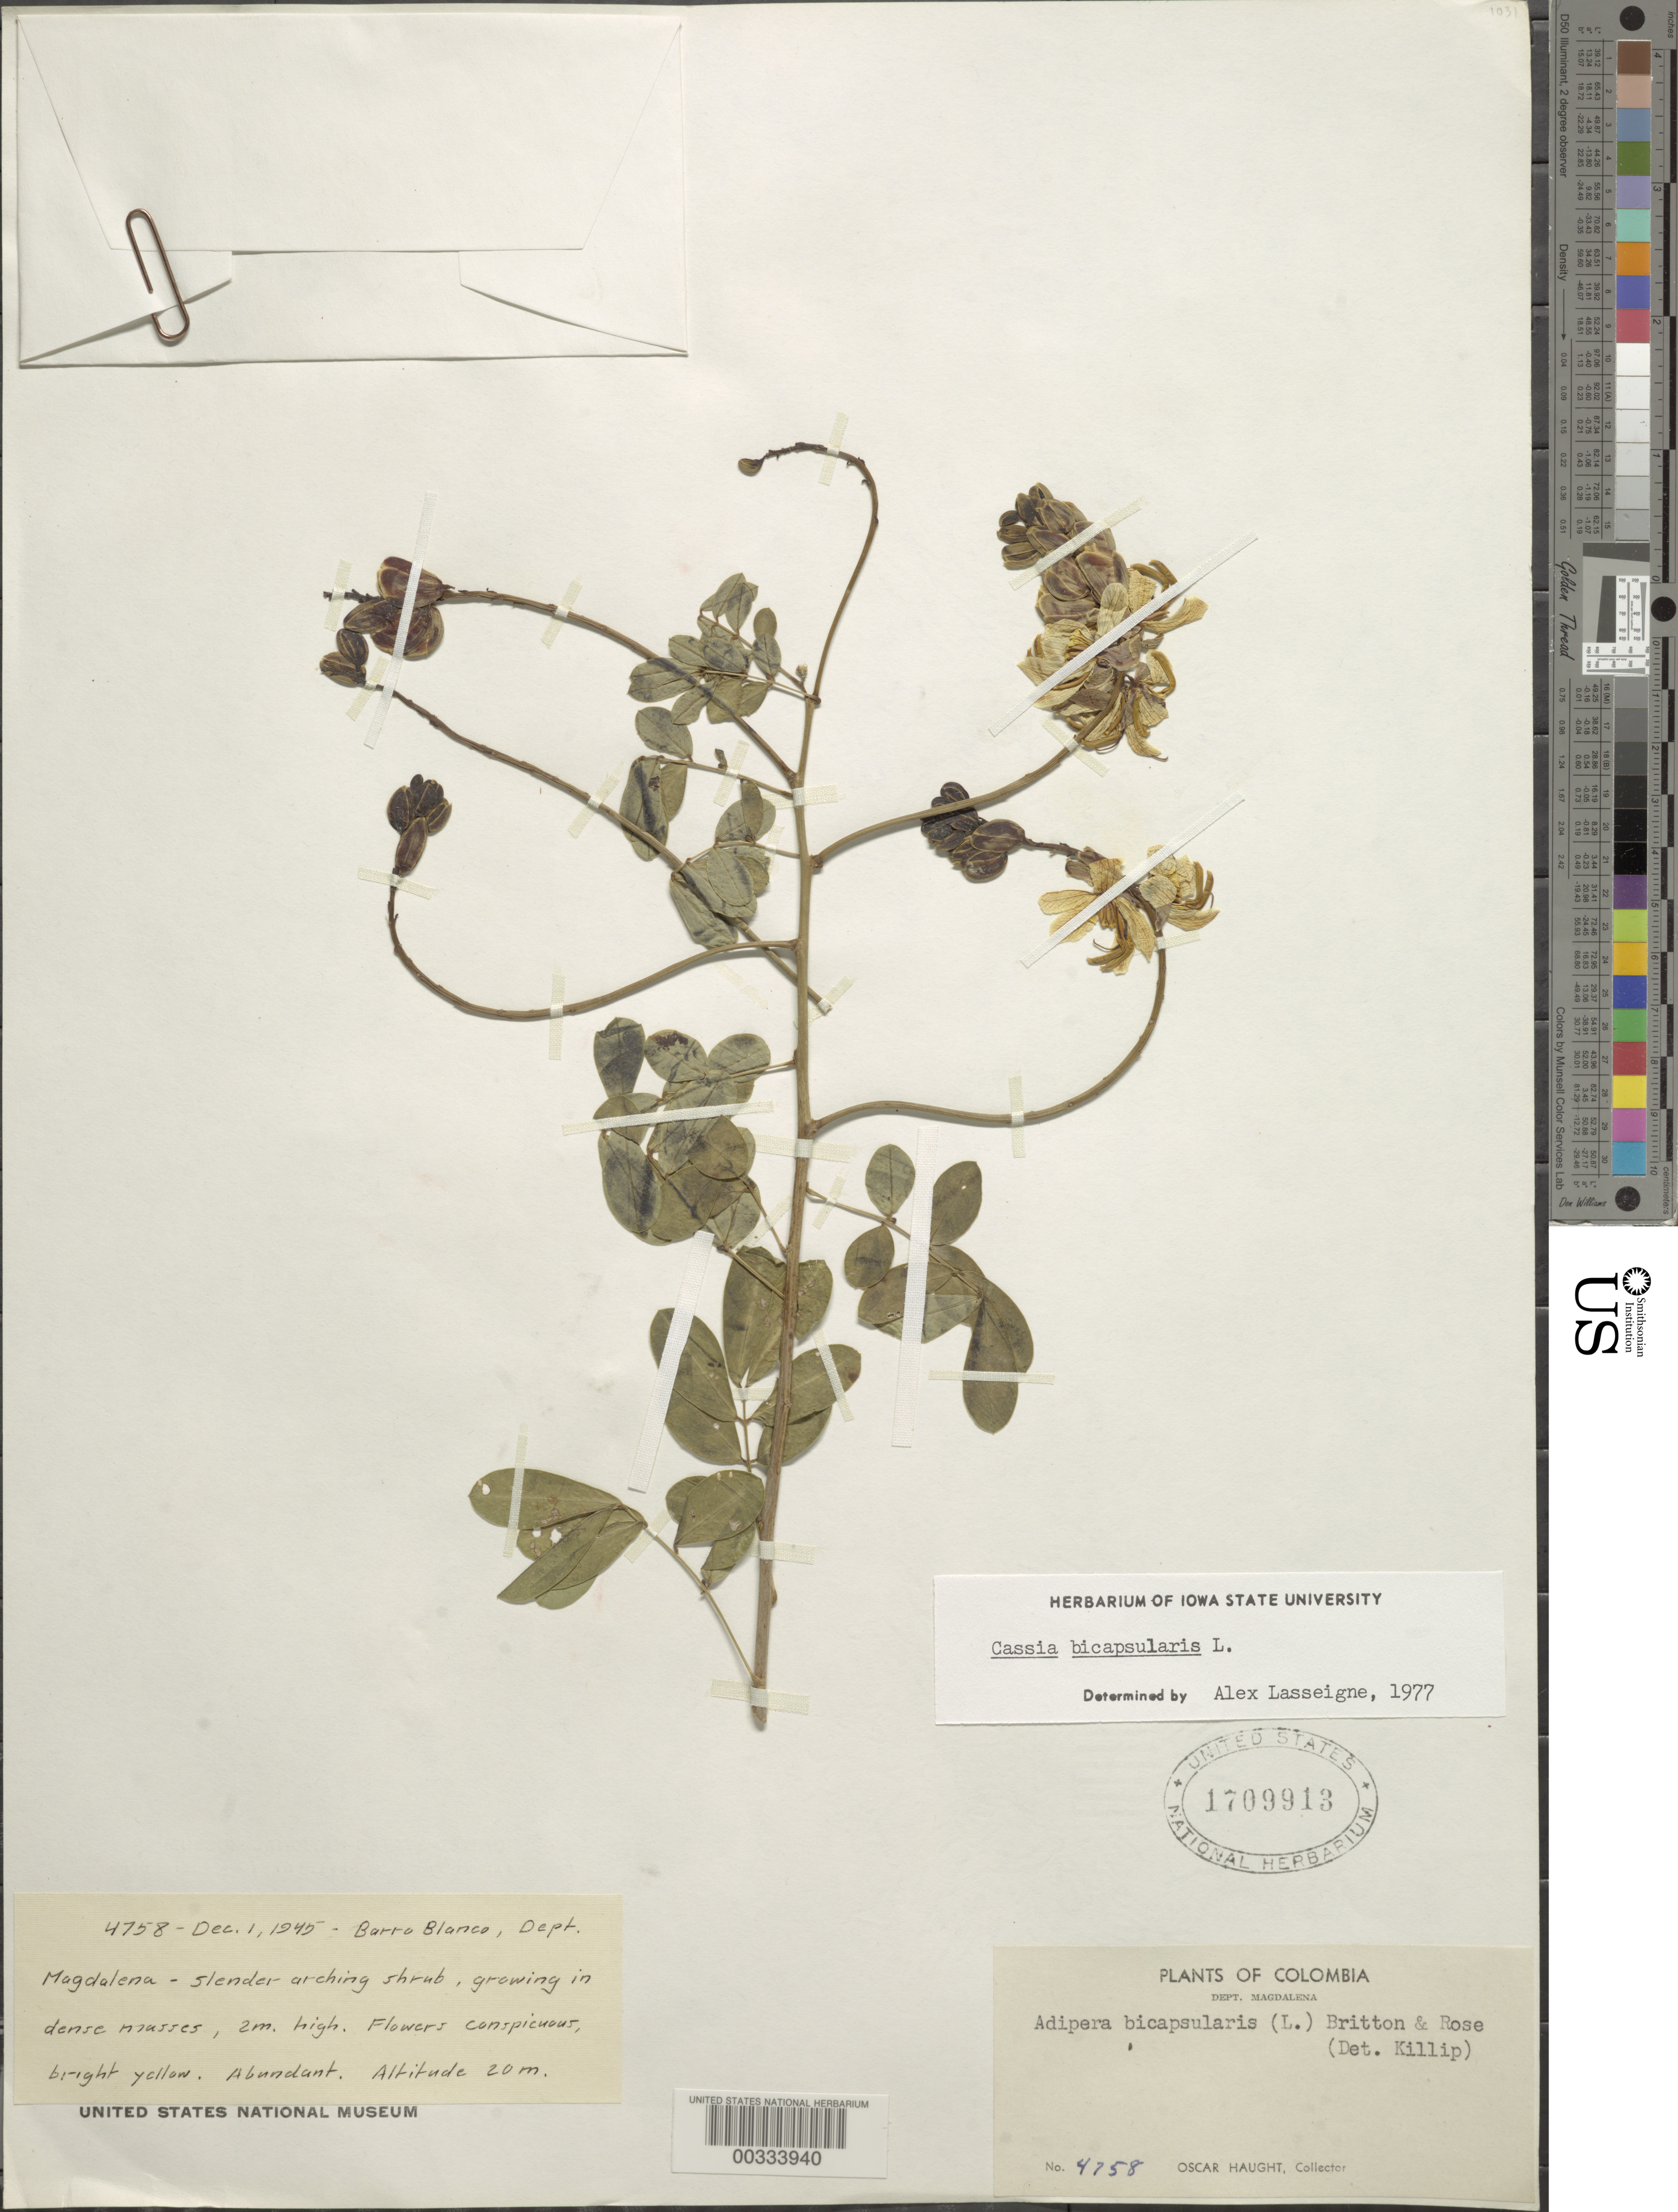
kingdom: Plantae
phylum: Tracheophyta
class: Magnoliopsida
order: Fabales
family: Fabaceae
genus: Senna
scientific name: Senna bicapsularis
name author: (L.) Roxb.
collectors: O. L. Haught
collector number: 4758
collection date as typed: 01 Dec 1945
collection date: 1945-12-01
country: Colombia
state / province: Magdalena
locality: Barro Blanco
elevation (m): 20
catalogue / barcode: US 1709913